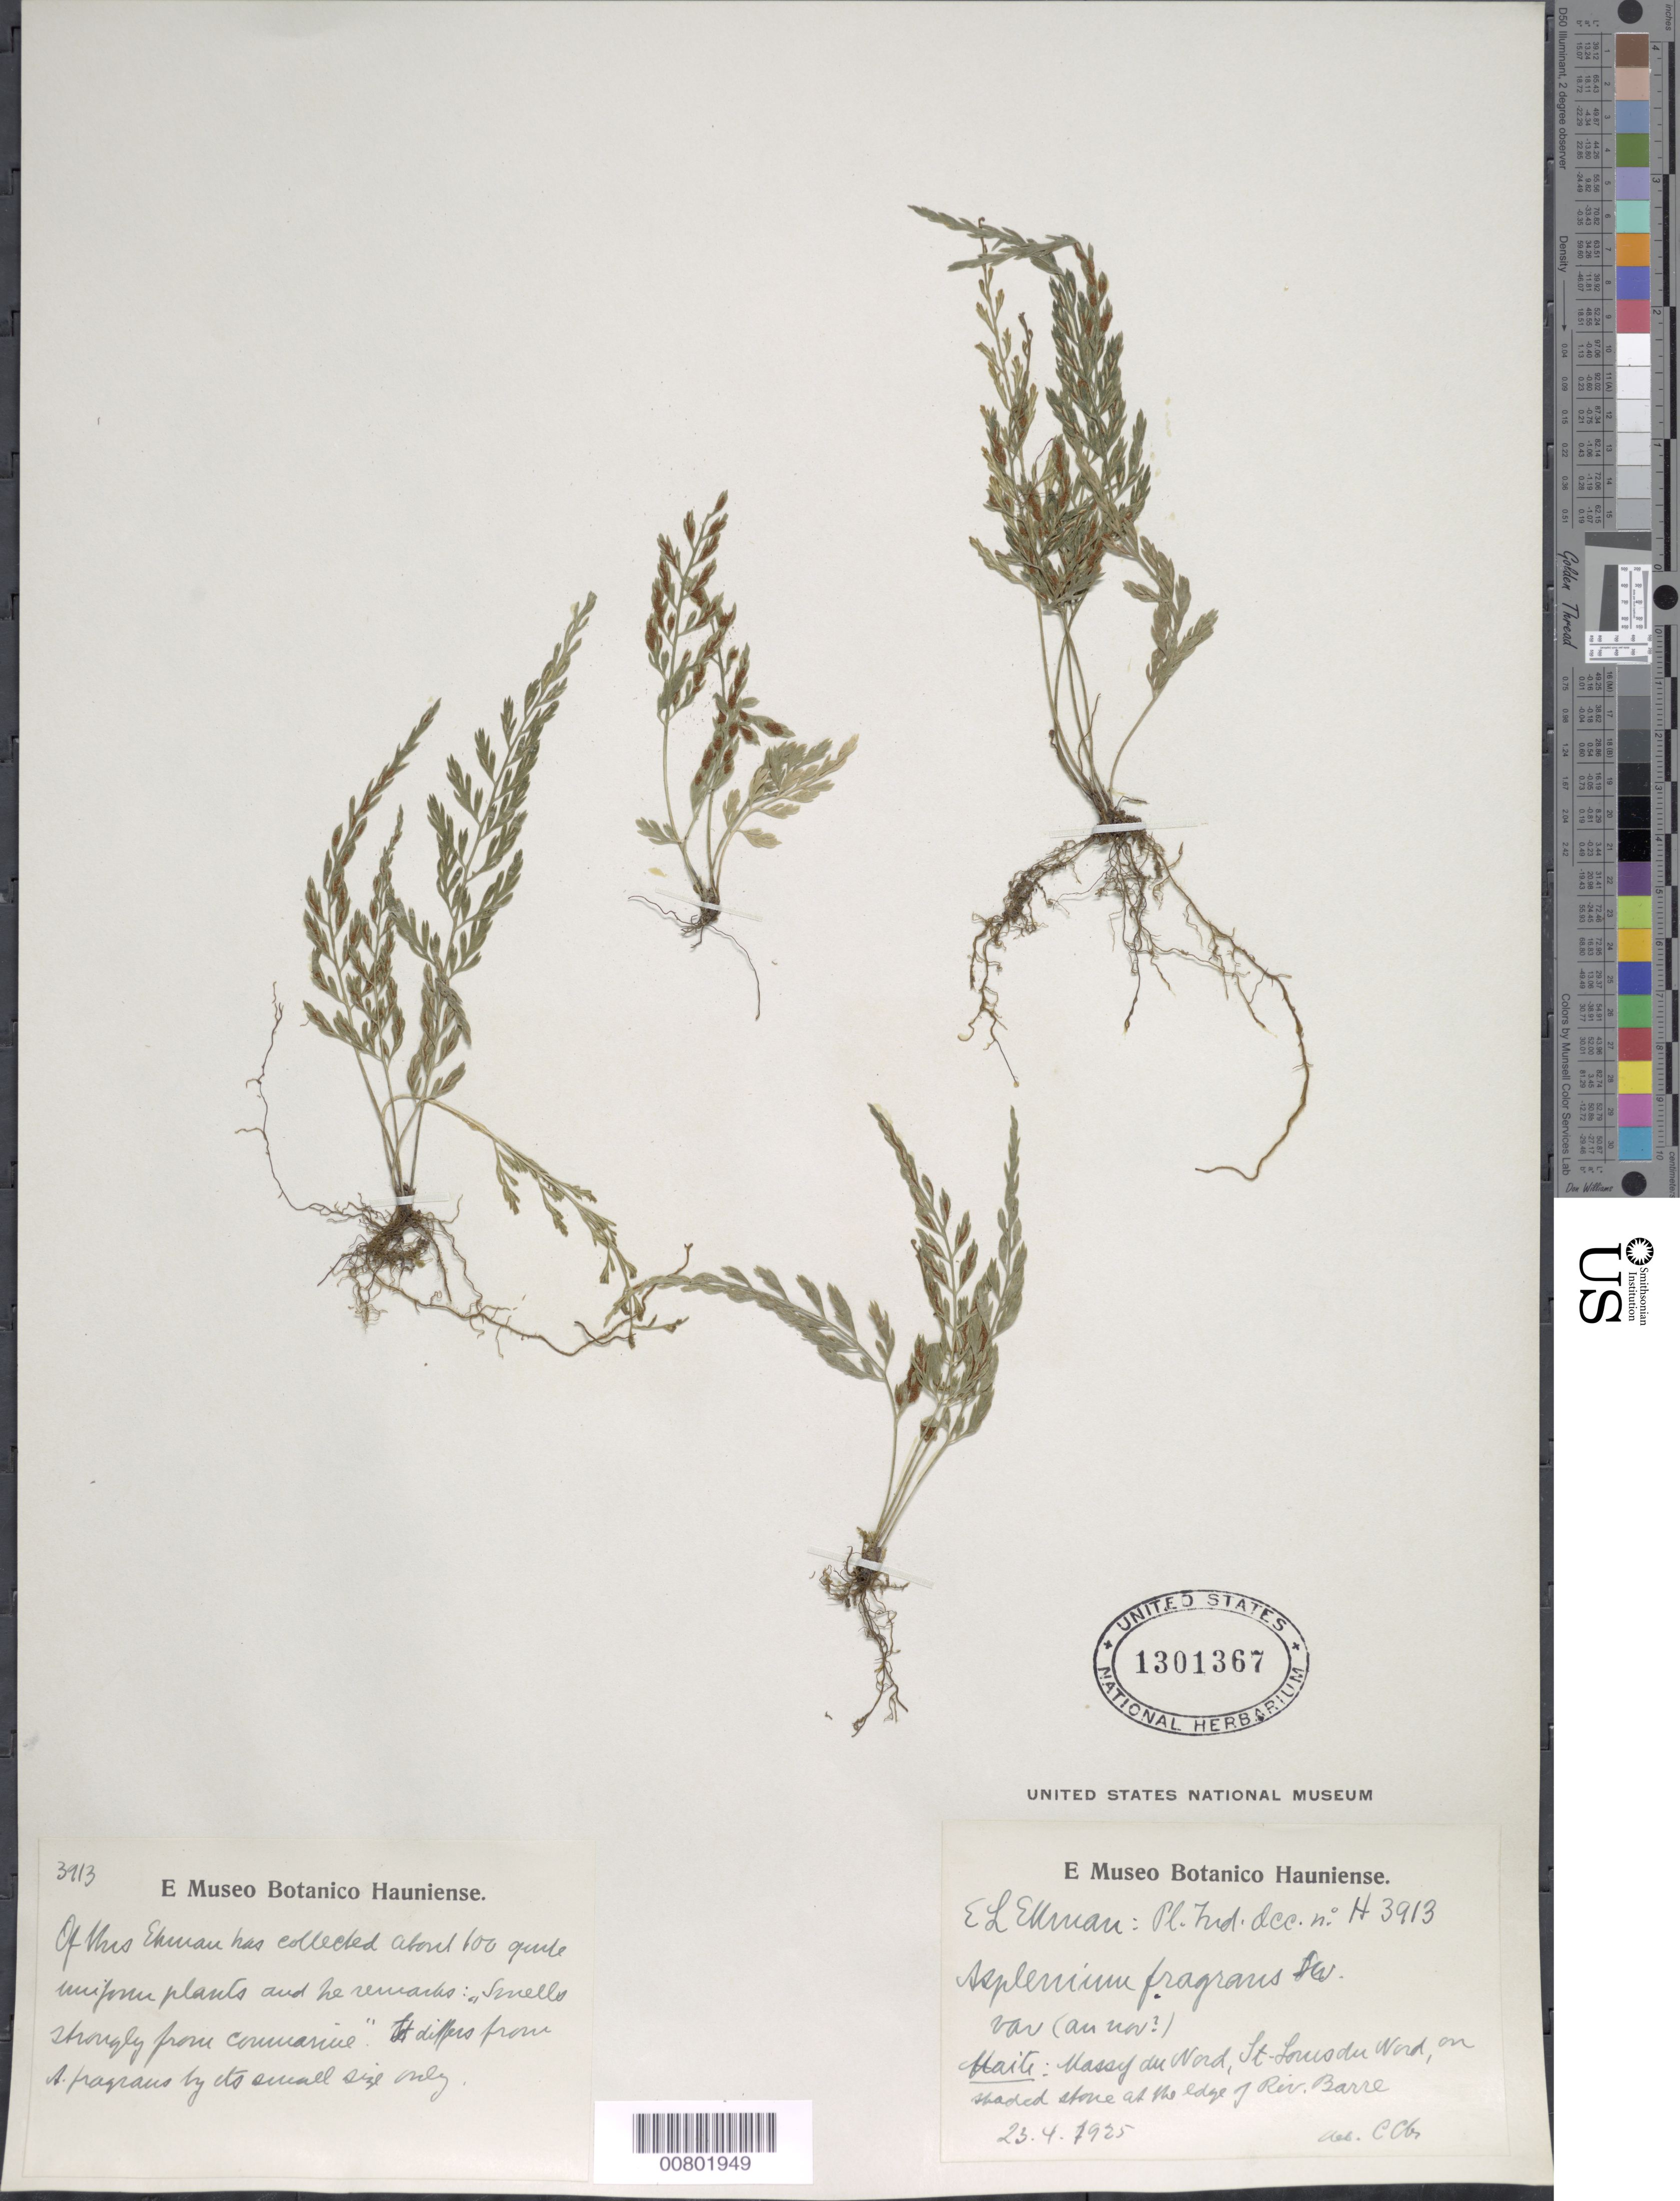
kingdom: Plantae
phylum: Tracheophyta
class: Polypodiopsida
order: Polypodiales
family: Aspleniaceae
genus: Asplenium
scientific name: Asplenium auritum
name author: Sw.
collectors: E. L. Ekman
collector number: H 3913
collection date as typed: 23 Apr 1925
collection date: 1925-04-23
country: Haiti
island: Hispaniola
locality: Massif du Nord, St. Louis du Nord, at Riv. Barre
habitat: On rocks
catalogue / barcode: US 1301367